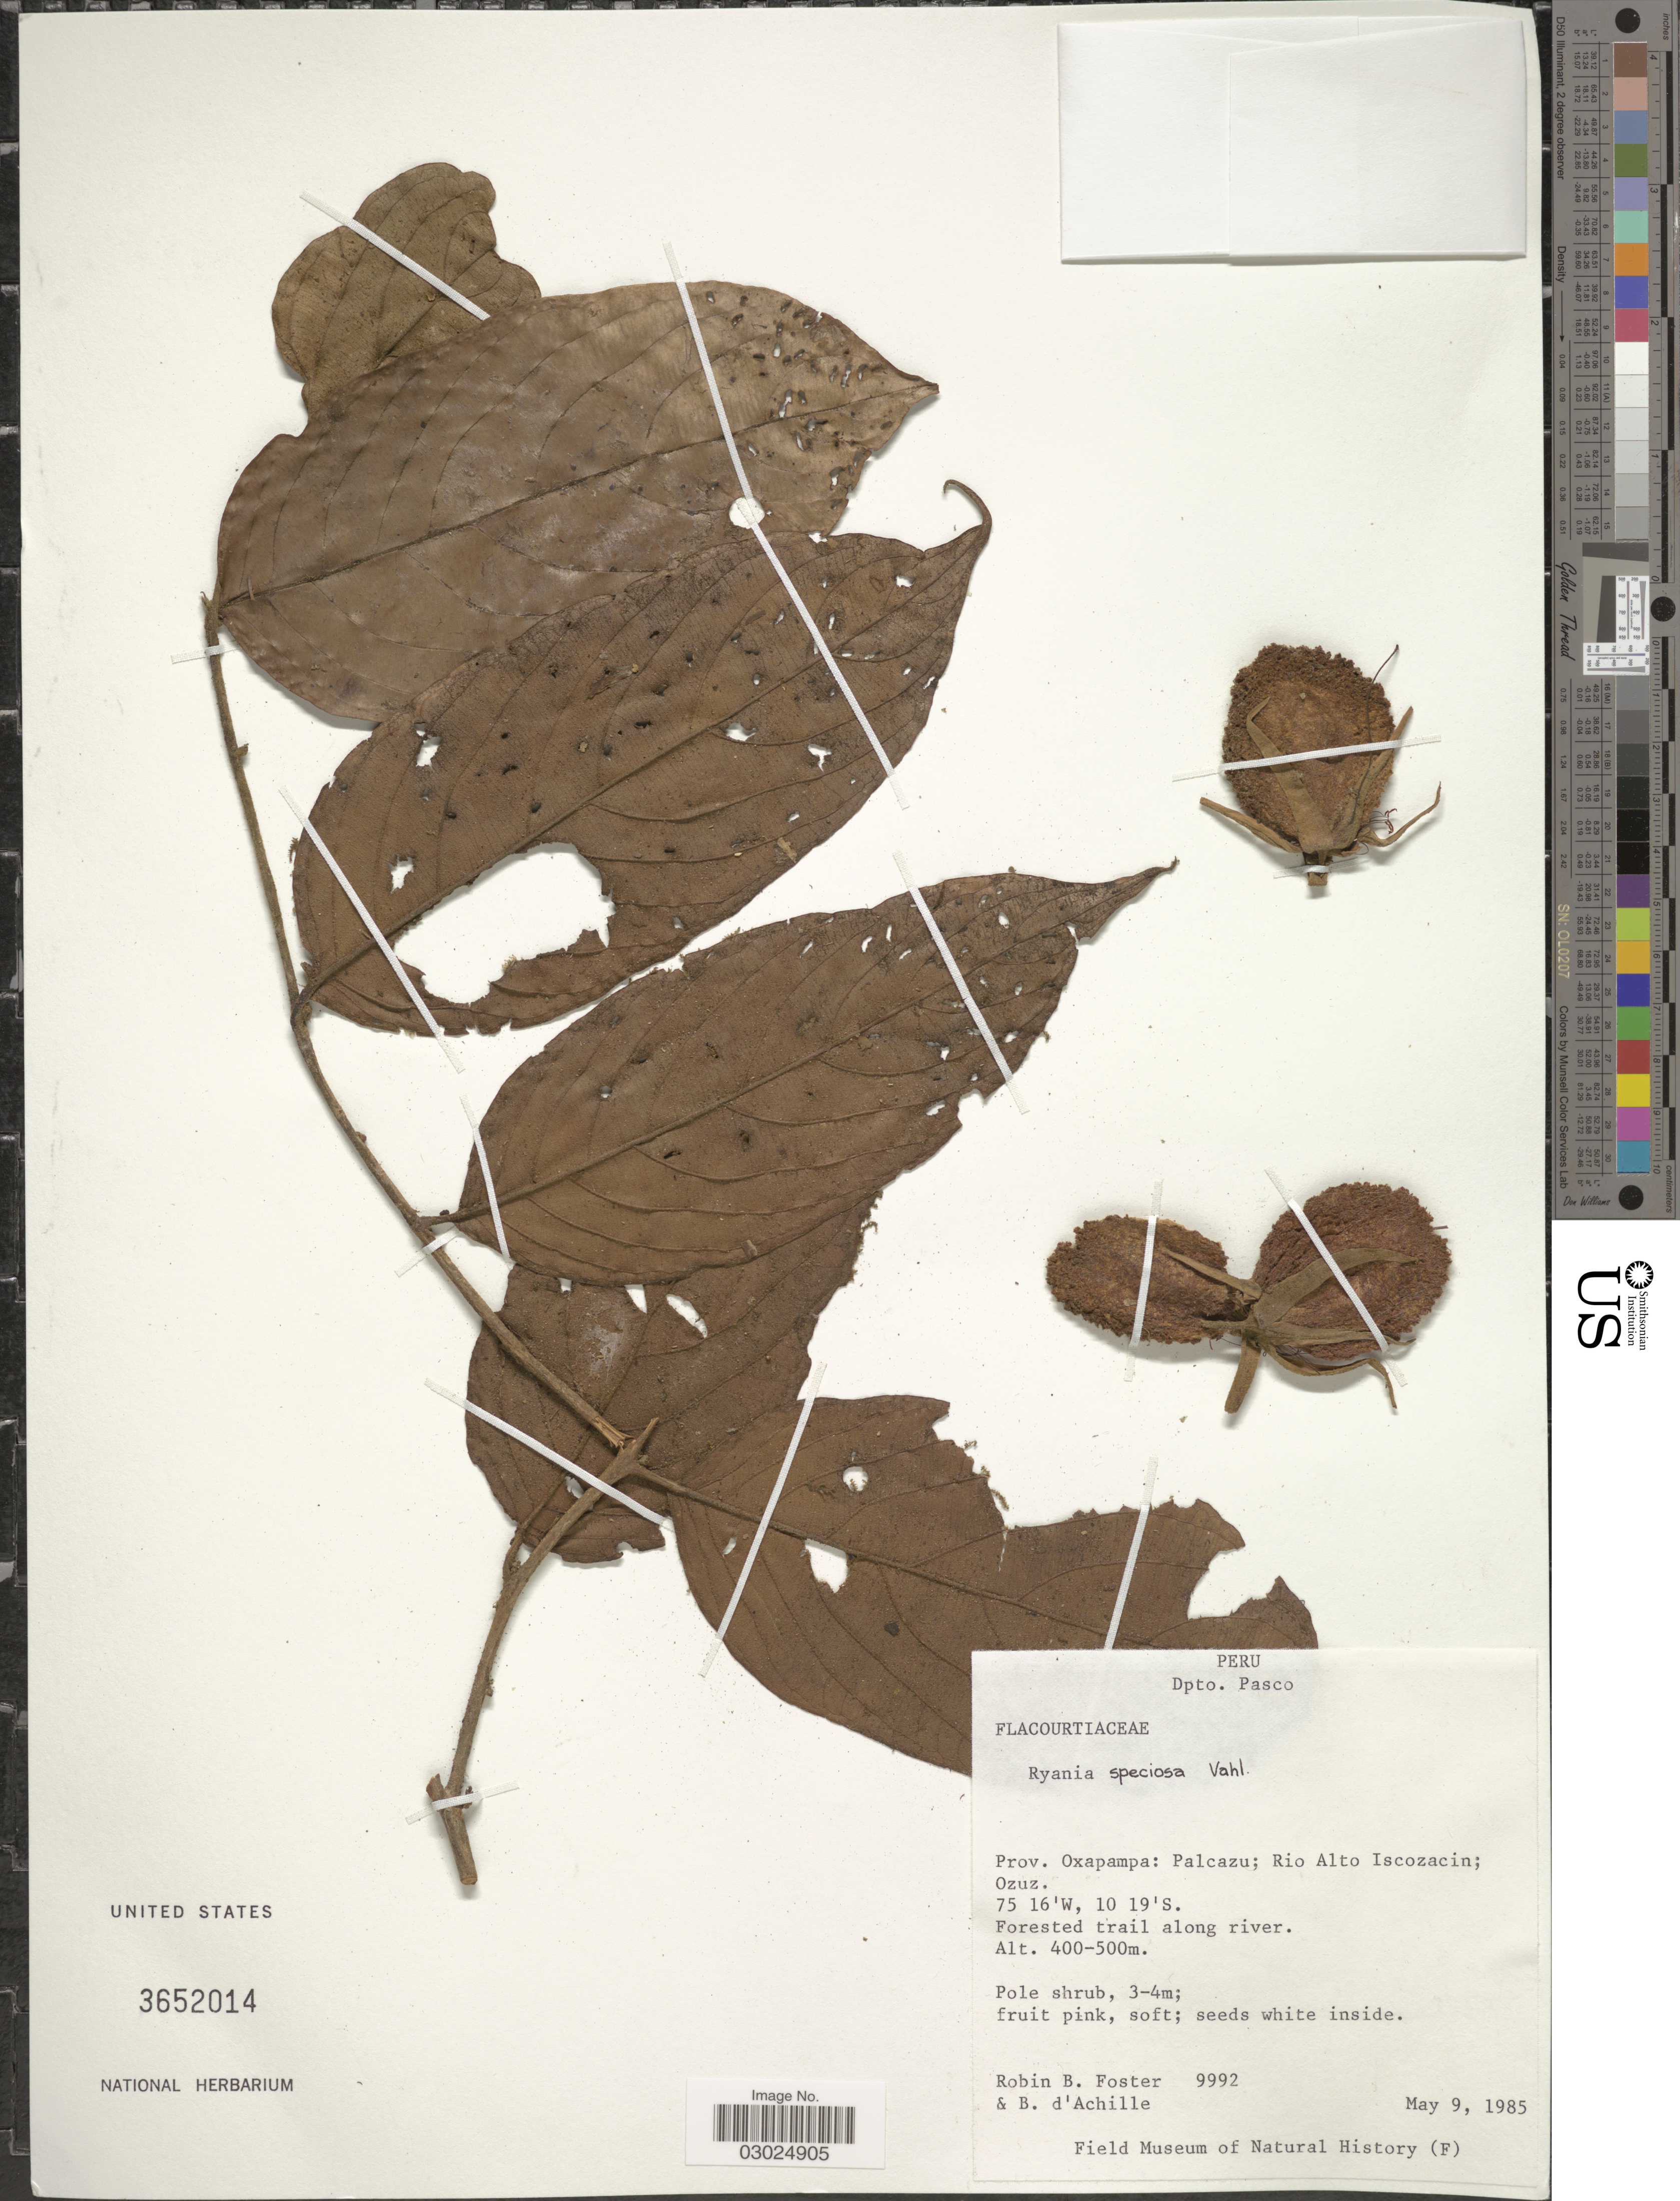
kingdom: Plantae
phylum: Tracheophyta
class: Magnoliopsida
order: Malpighiales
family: Salicaceae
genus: Ryania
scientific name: Ryania speciosa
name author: Vahl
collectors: R. B. Foster & B. d'Achille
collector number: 9992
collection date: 1985-05-09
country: Peru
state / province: Pasco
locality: Dpto. Pasco. Prov. Oxapampa: Palcazu; Rio Alto Iscozacin; Ozuz.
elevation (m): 400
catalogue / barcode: US 3652014